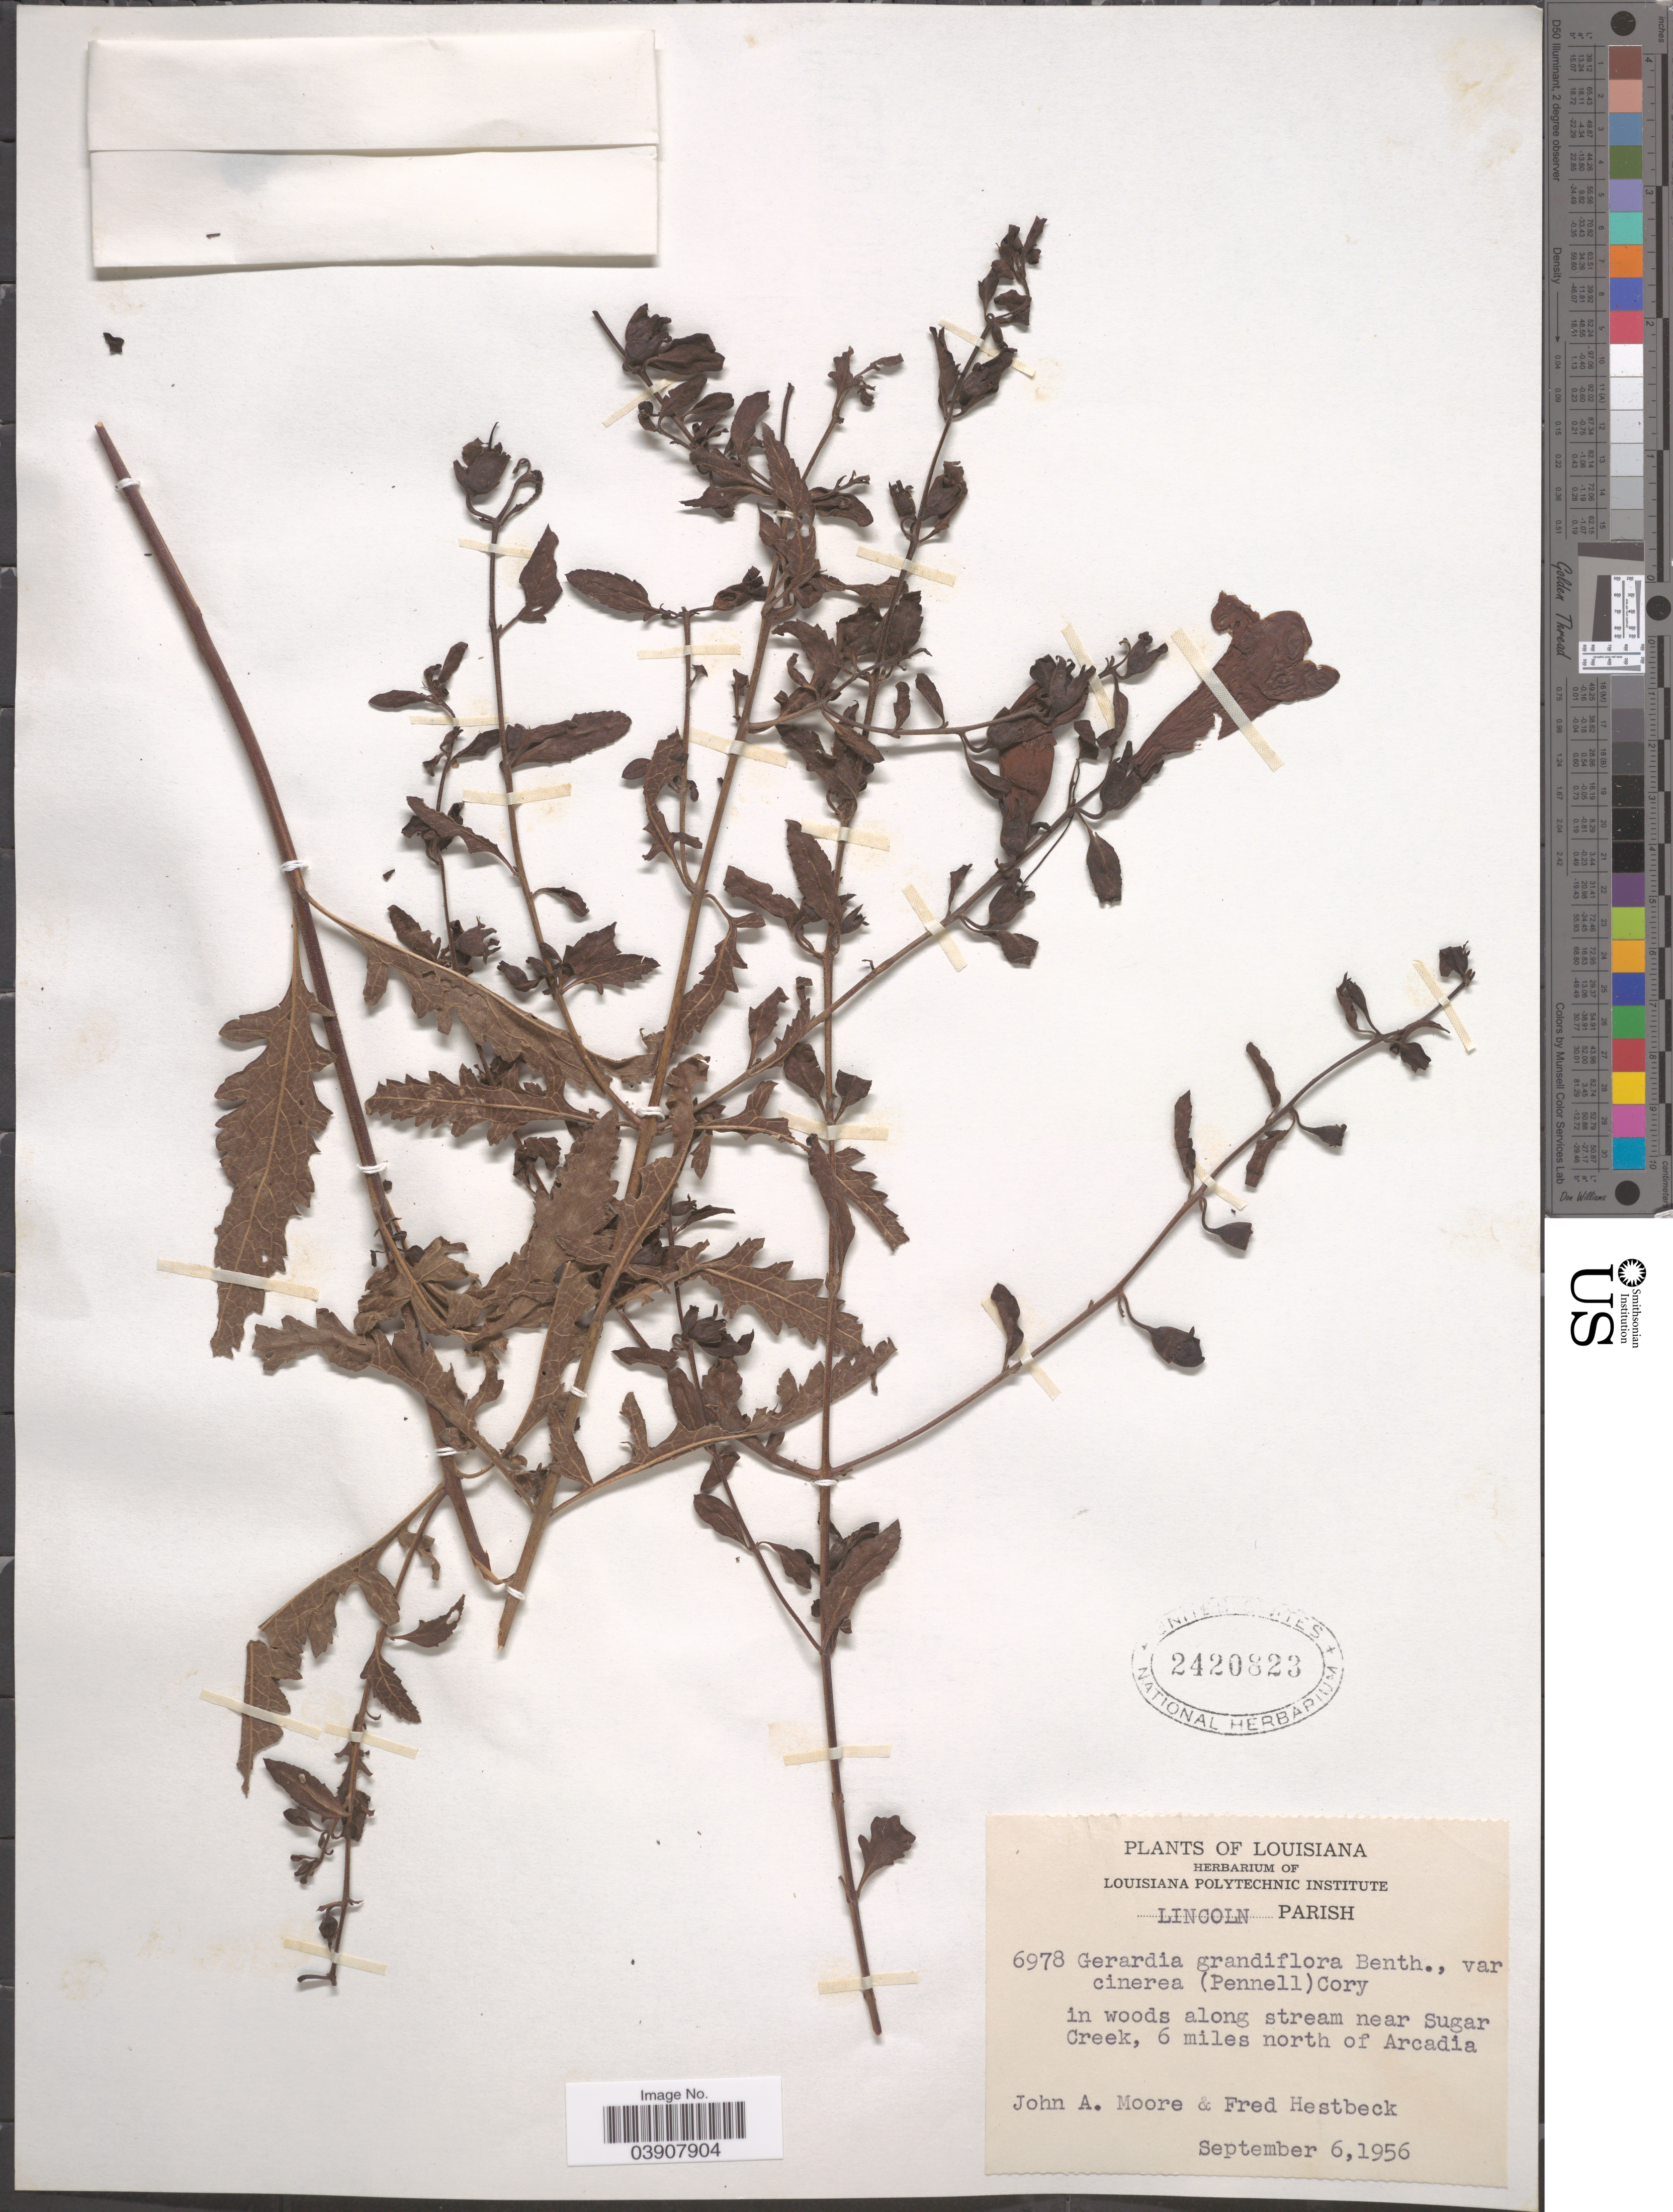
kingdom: Plantae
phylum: Tracheophyta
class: Magnoliopsida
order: Lamiales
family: Orobanchaceae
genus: Agalinis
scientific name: Agalinis grandiflora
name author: (Benth.) S.F. Blake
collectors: J. A. Moore & F. Hestbeck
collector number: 6978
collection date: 1956-09-06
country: United States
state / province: Louisiana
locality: Lincoln Parish. In woods along stream near Sugar Creek, 6 miles north of Arcadia.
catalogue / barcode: US 2420823